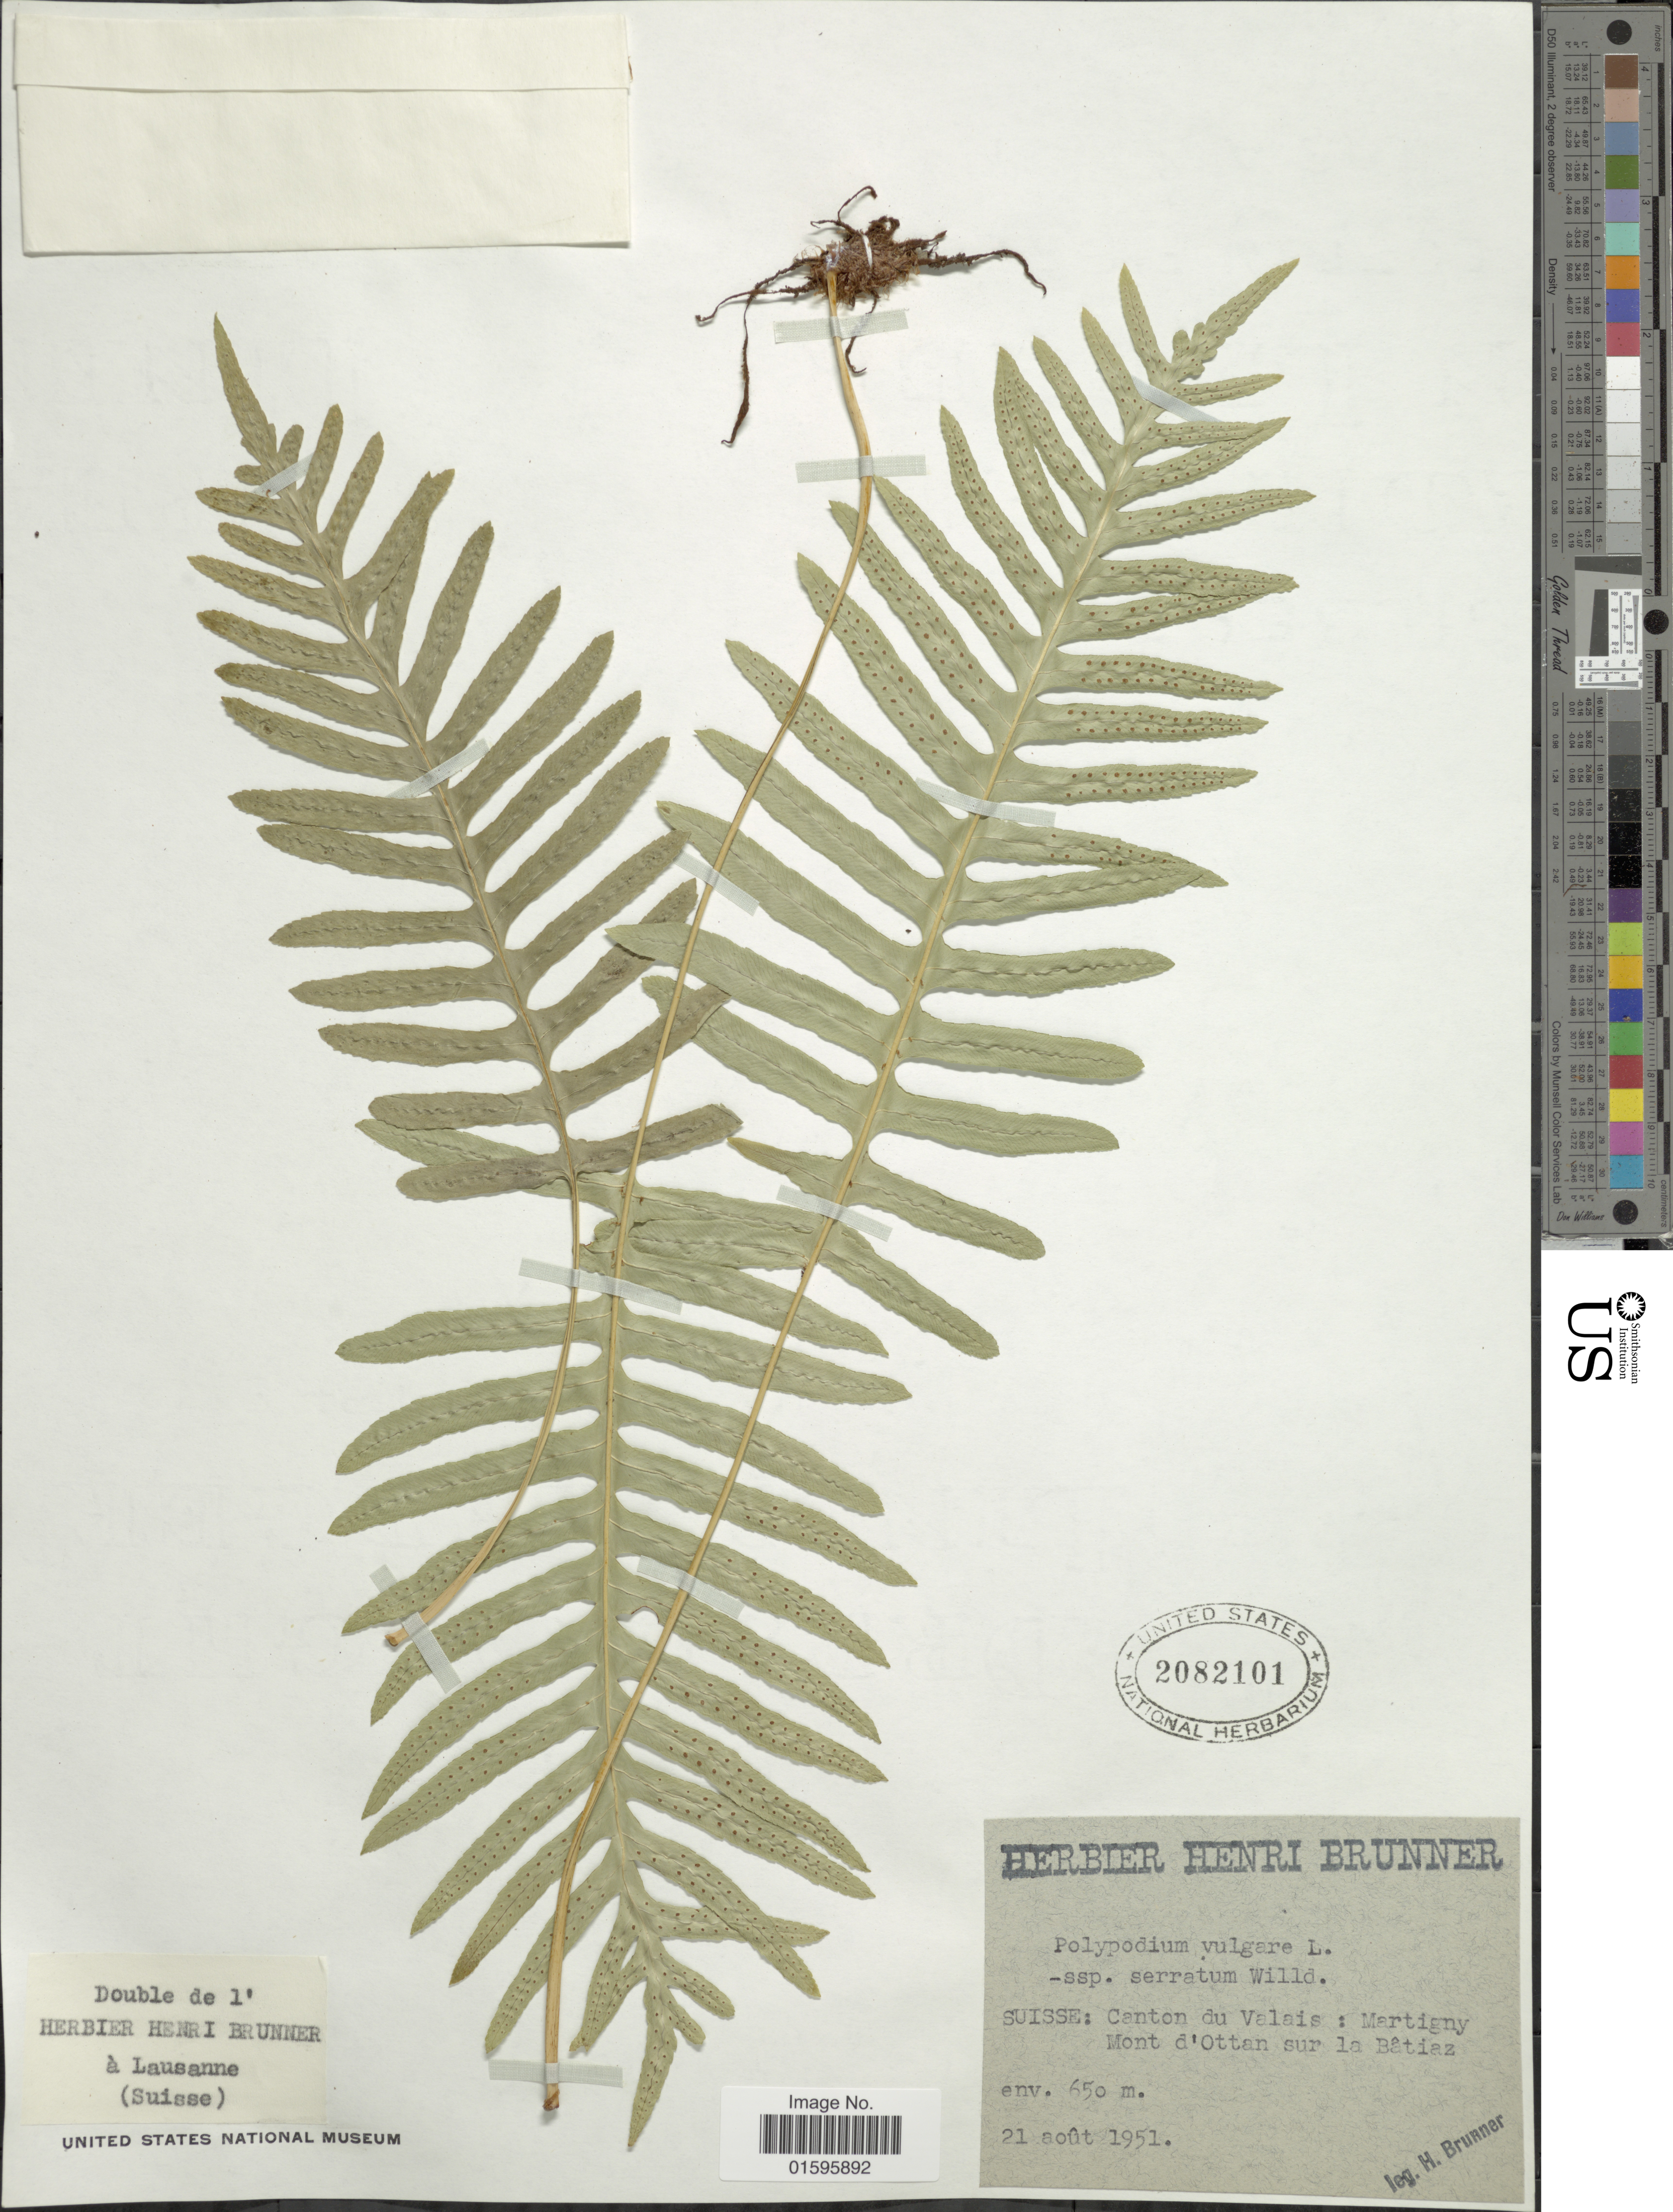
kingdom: Plantae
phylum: Tracheophyta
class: Polypodiopsida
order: Polypodiales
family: Polypodiaceae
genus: Polypodium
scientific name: Polypodium vulgare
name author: L.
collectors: H. Brunner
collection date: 1951-08-21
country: Switzerland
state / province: Valais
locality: Suisse: Canton du Valais: MArtigny, Mont d'Ottan sur la Batiaz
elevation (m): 650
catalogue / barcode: US 2082101